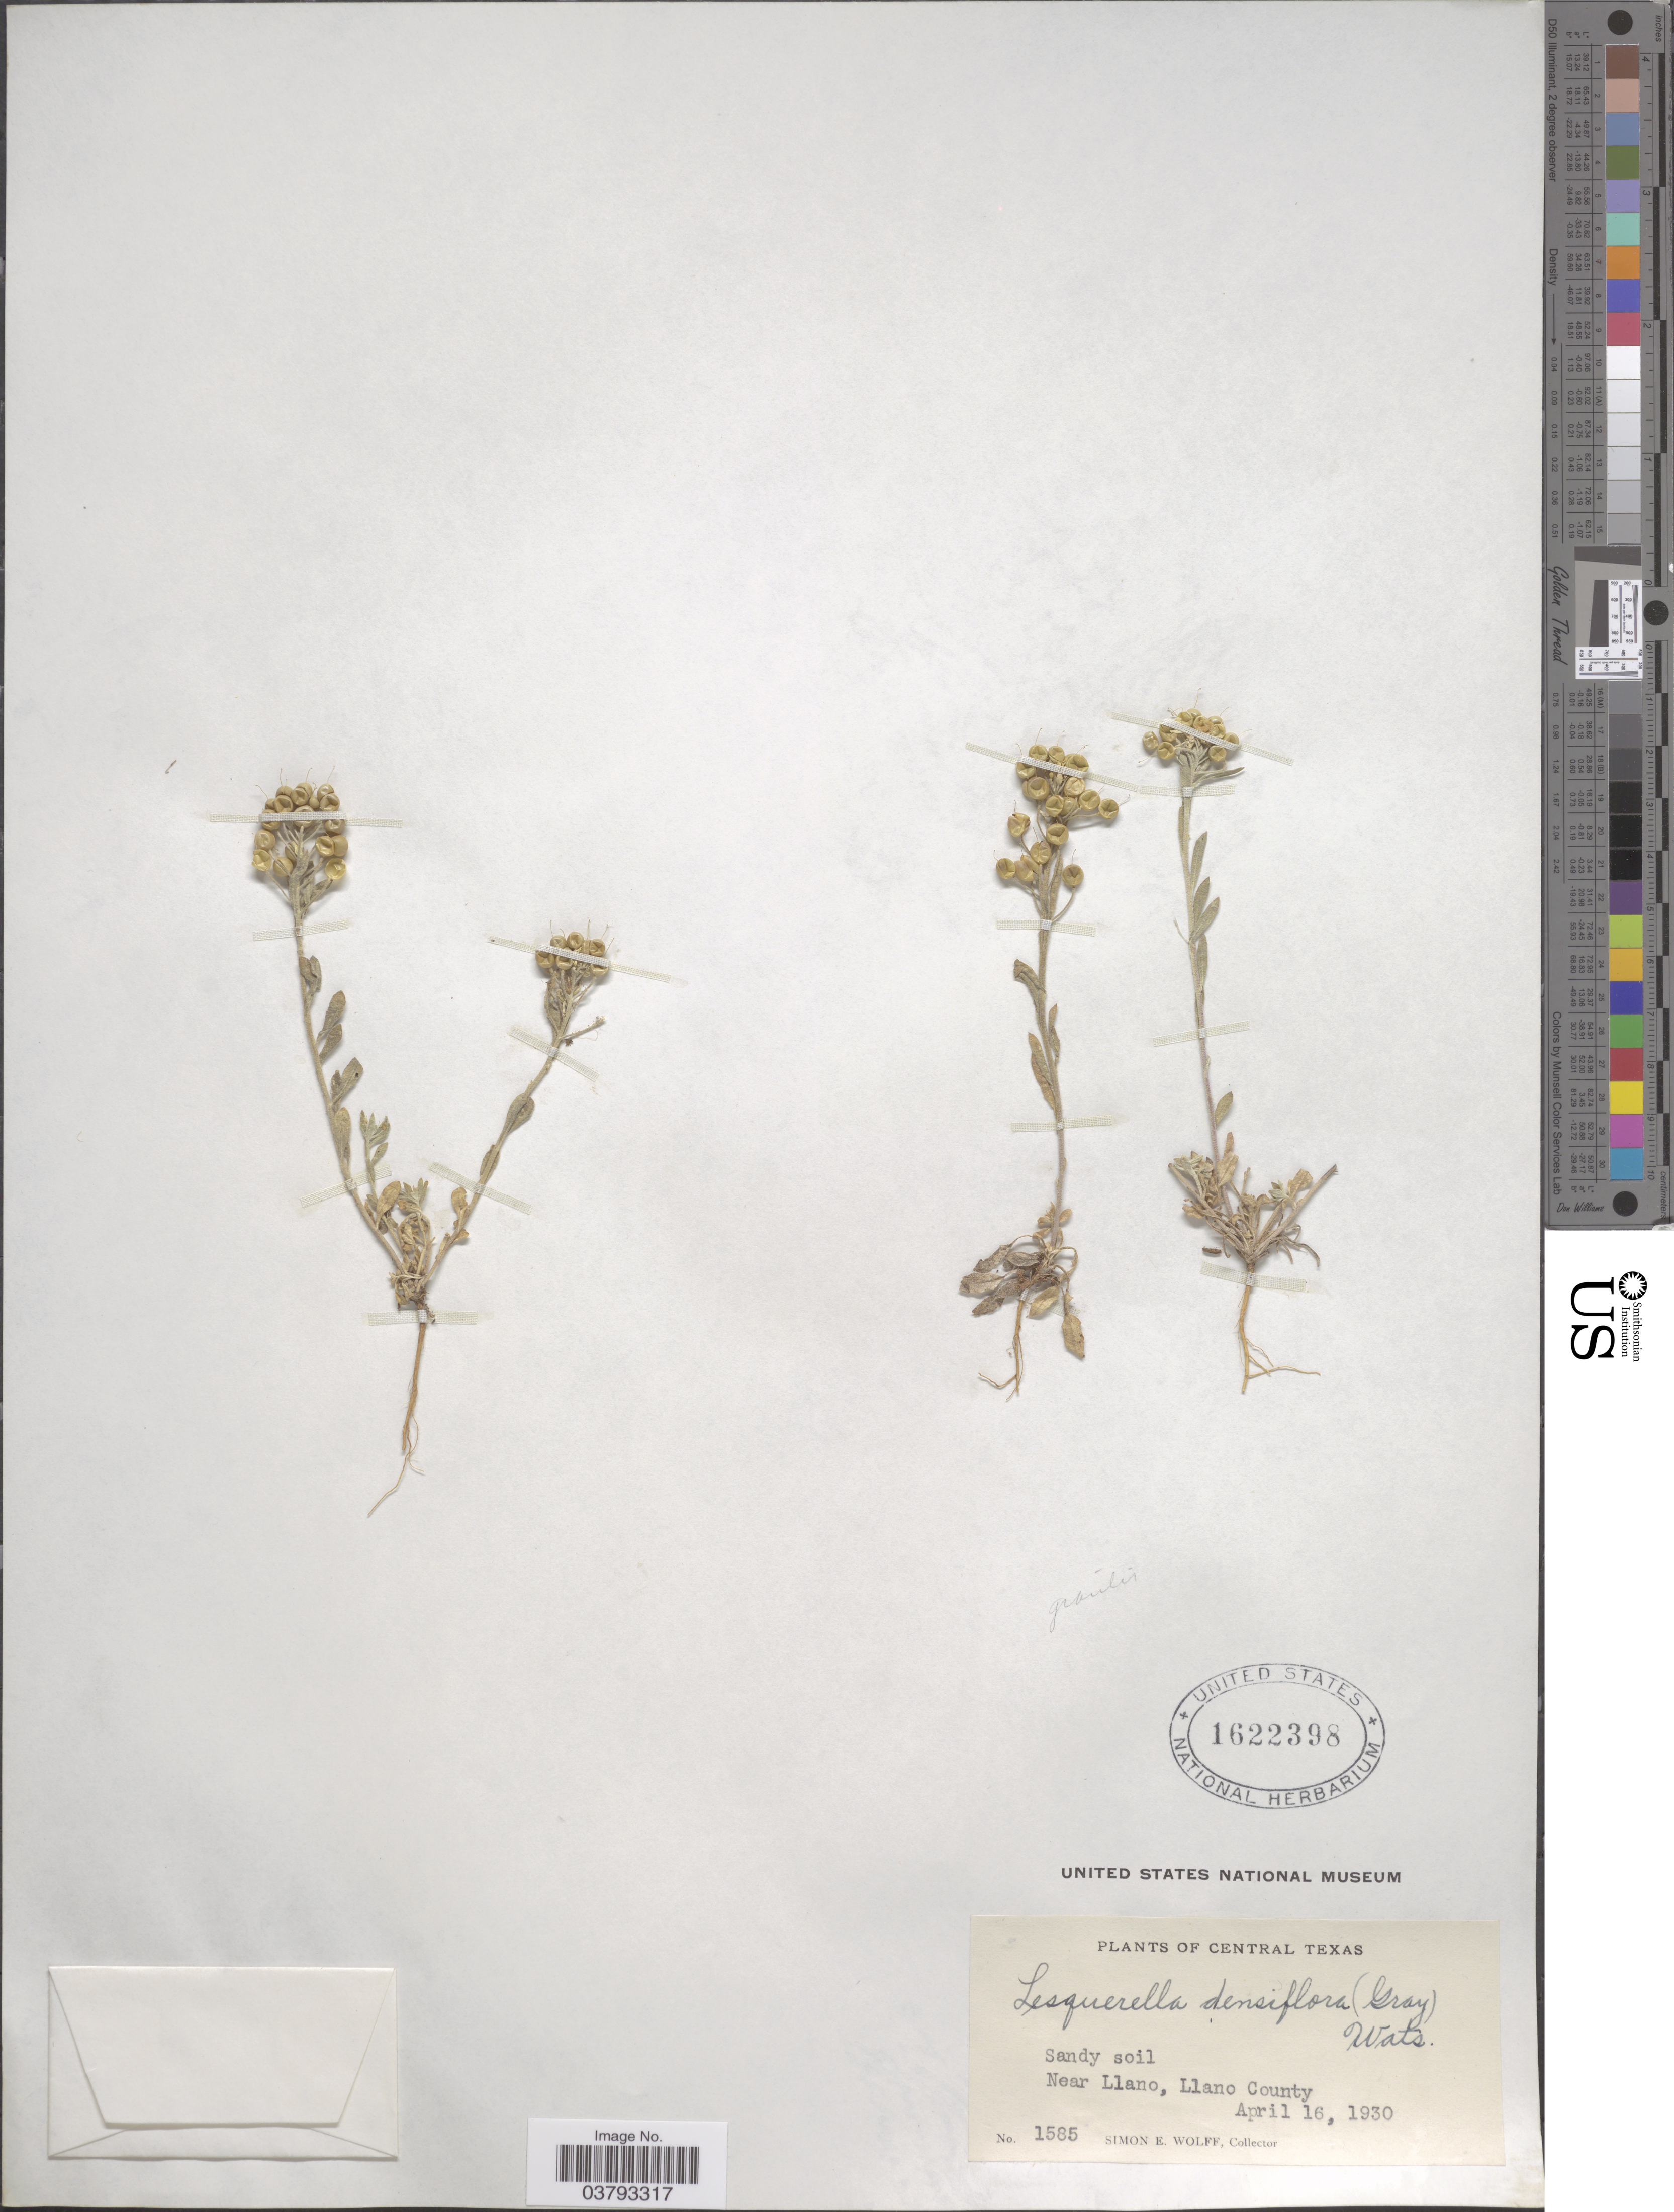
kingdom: Plantae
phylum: Tracheophyta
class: Magnoliopsida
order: Brassicales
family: Brassicaceae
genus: Lesquerella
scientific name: Lesquerella densiflora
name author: (A. Gray) S. Watson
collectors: S. E. Wolff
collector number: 1585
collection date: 1930-04-16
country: United States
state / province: Texas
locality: Central Texas. Near Llano, Llano County.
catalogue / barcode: US 1622398